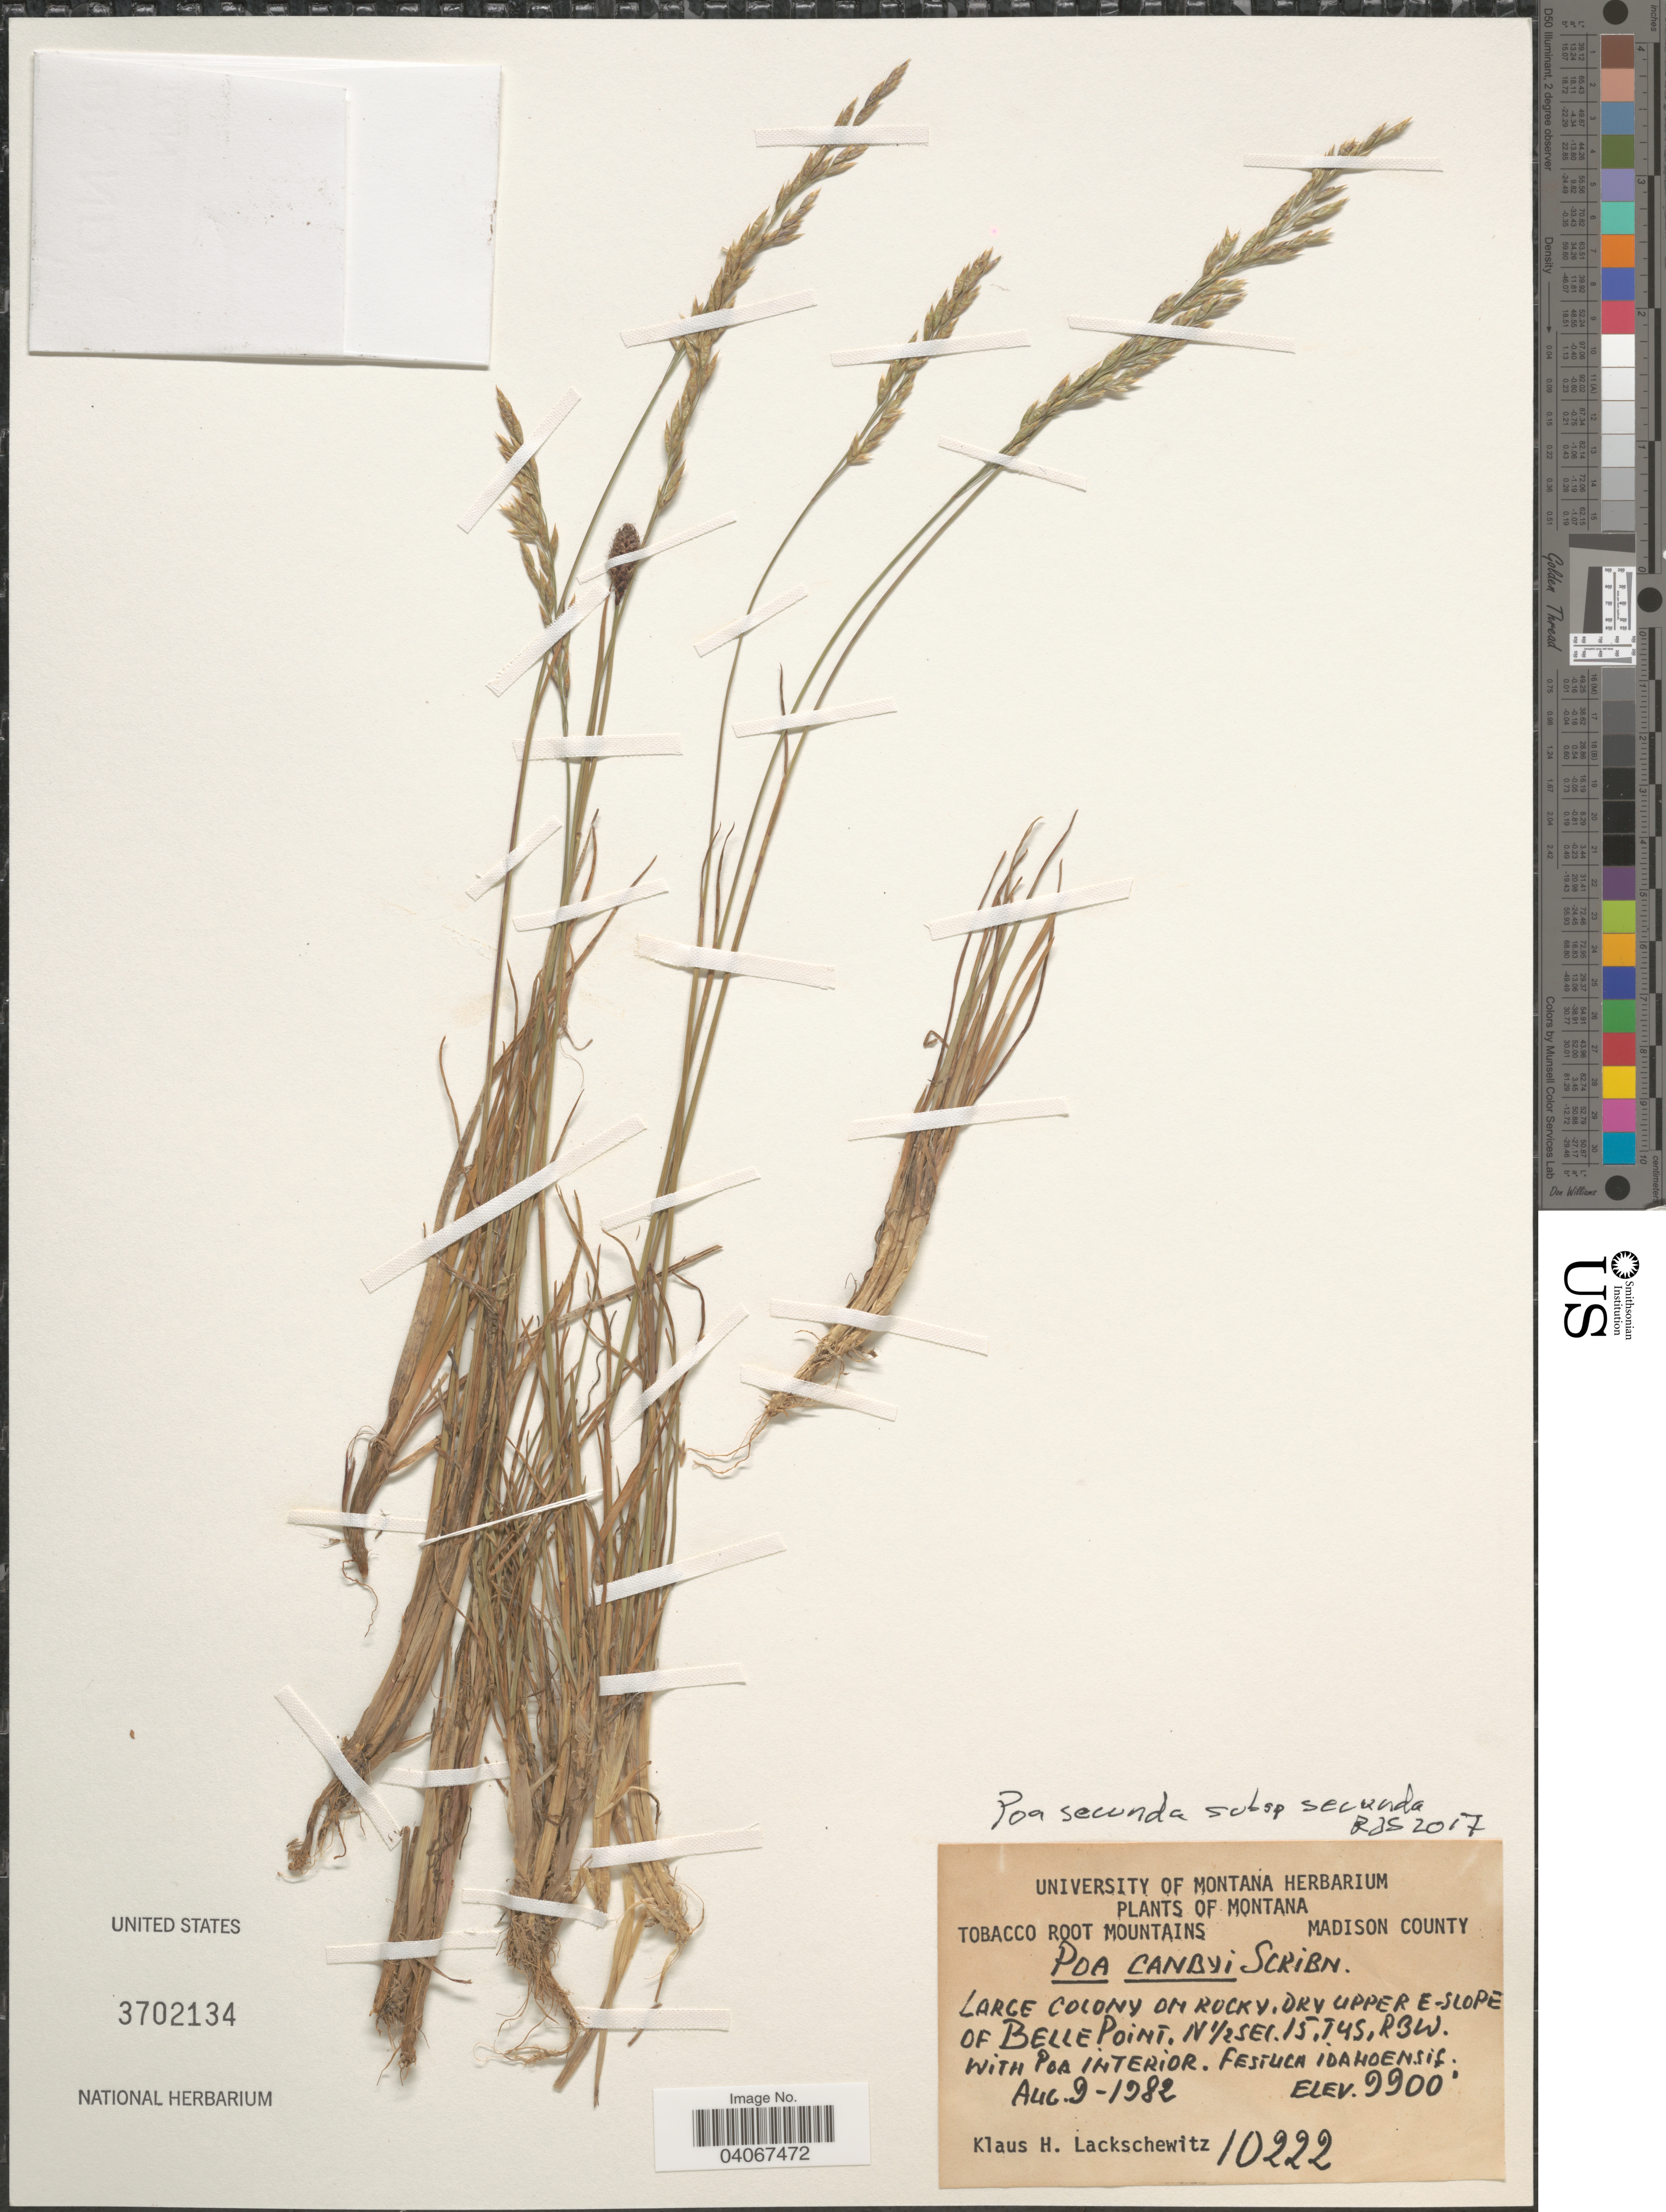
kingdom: Plantae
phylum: Tracheophyta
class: Liliopsida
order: Poales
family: Poaceae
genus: Poa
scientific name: Poa secunda subsp. secunda var. secunda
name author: J. Presl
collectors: K. Lackschewitz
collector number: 10222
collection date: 1982-08-09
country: United States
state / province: Montana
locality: Tobacco Root Mountains. Madison County. On rocky, dry upper E-slope of Belle Point, N ½ Sec. 15, T4S, R3W.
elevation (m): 3018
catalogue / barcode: US 3702134